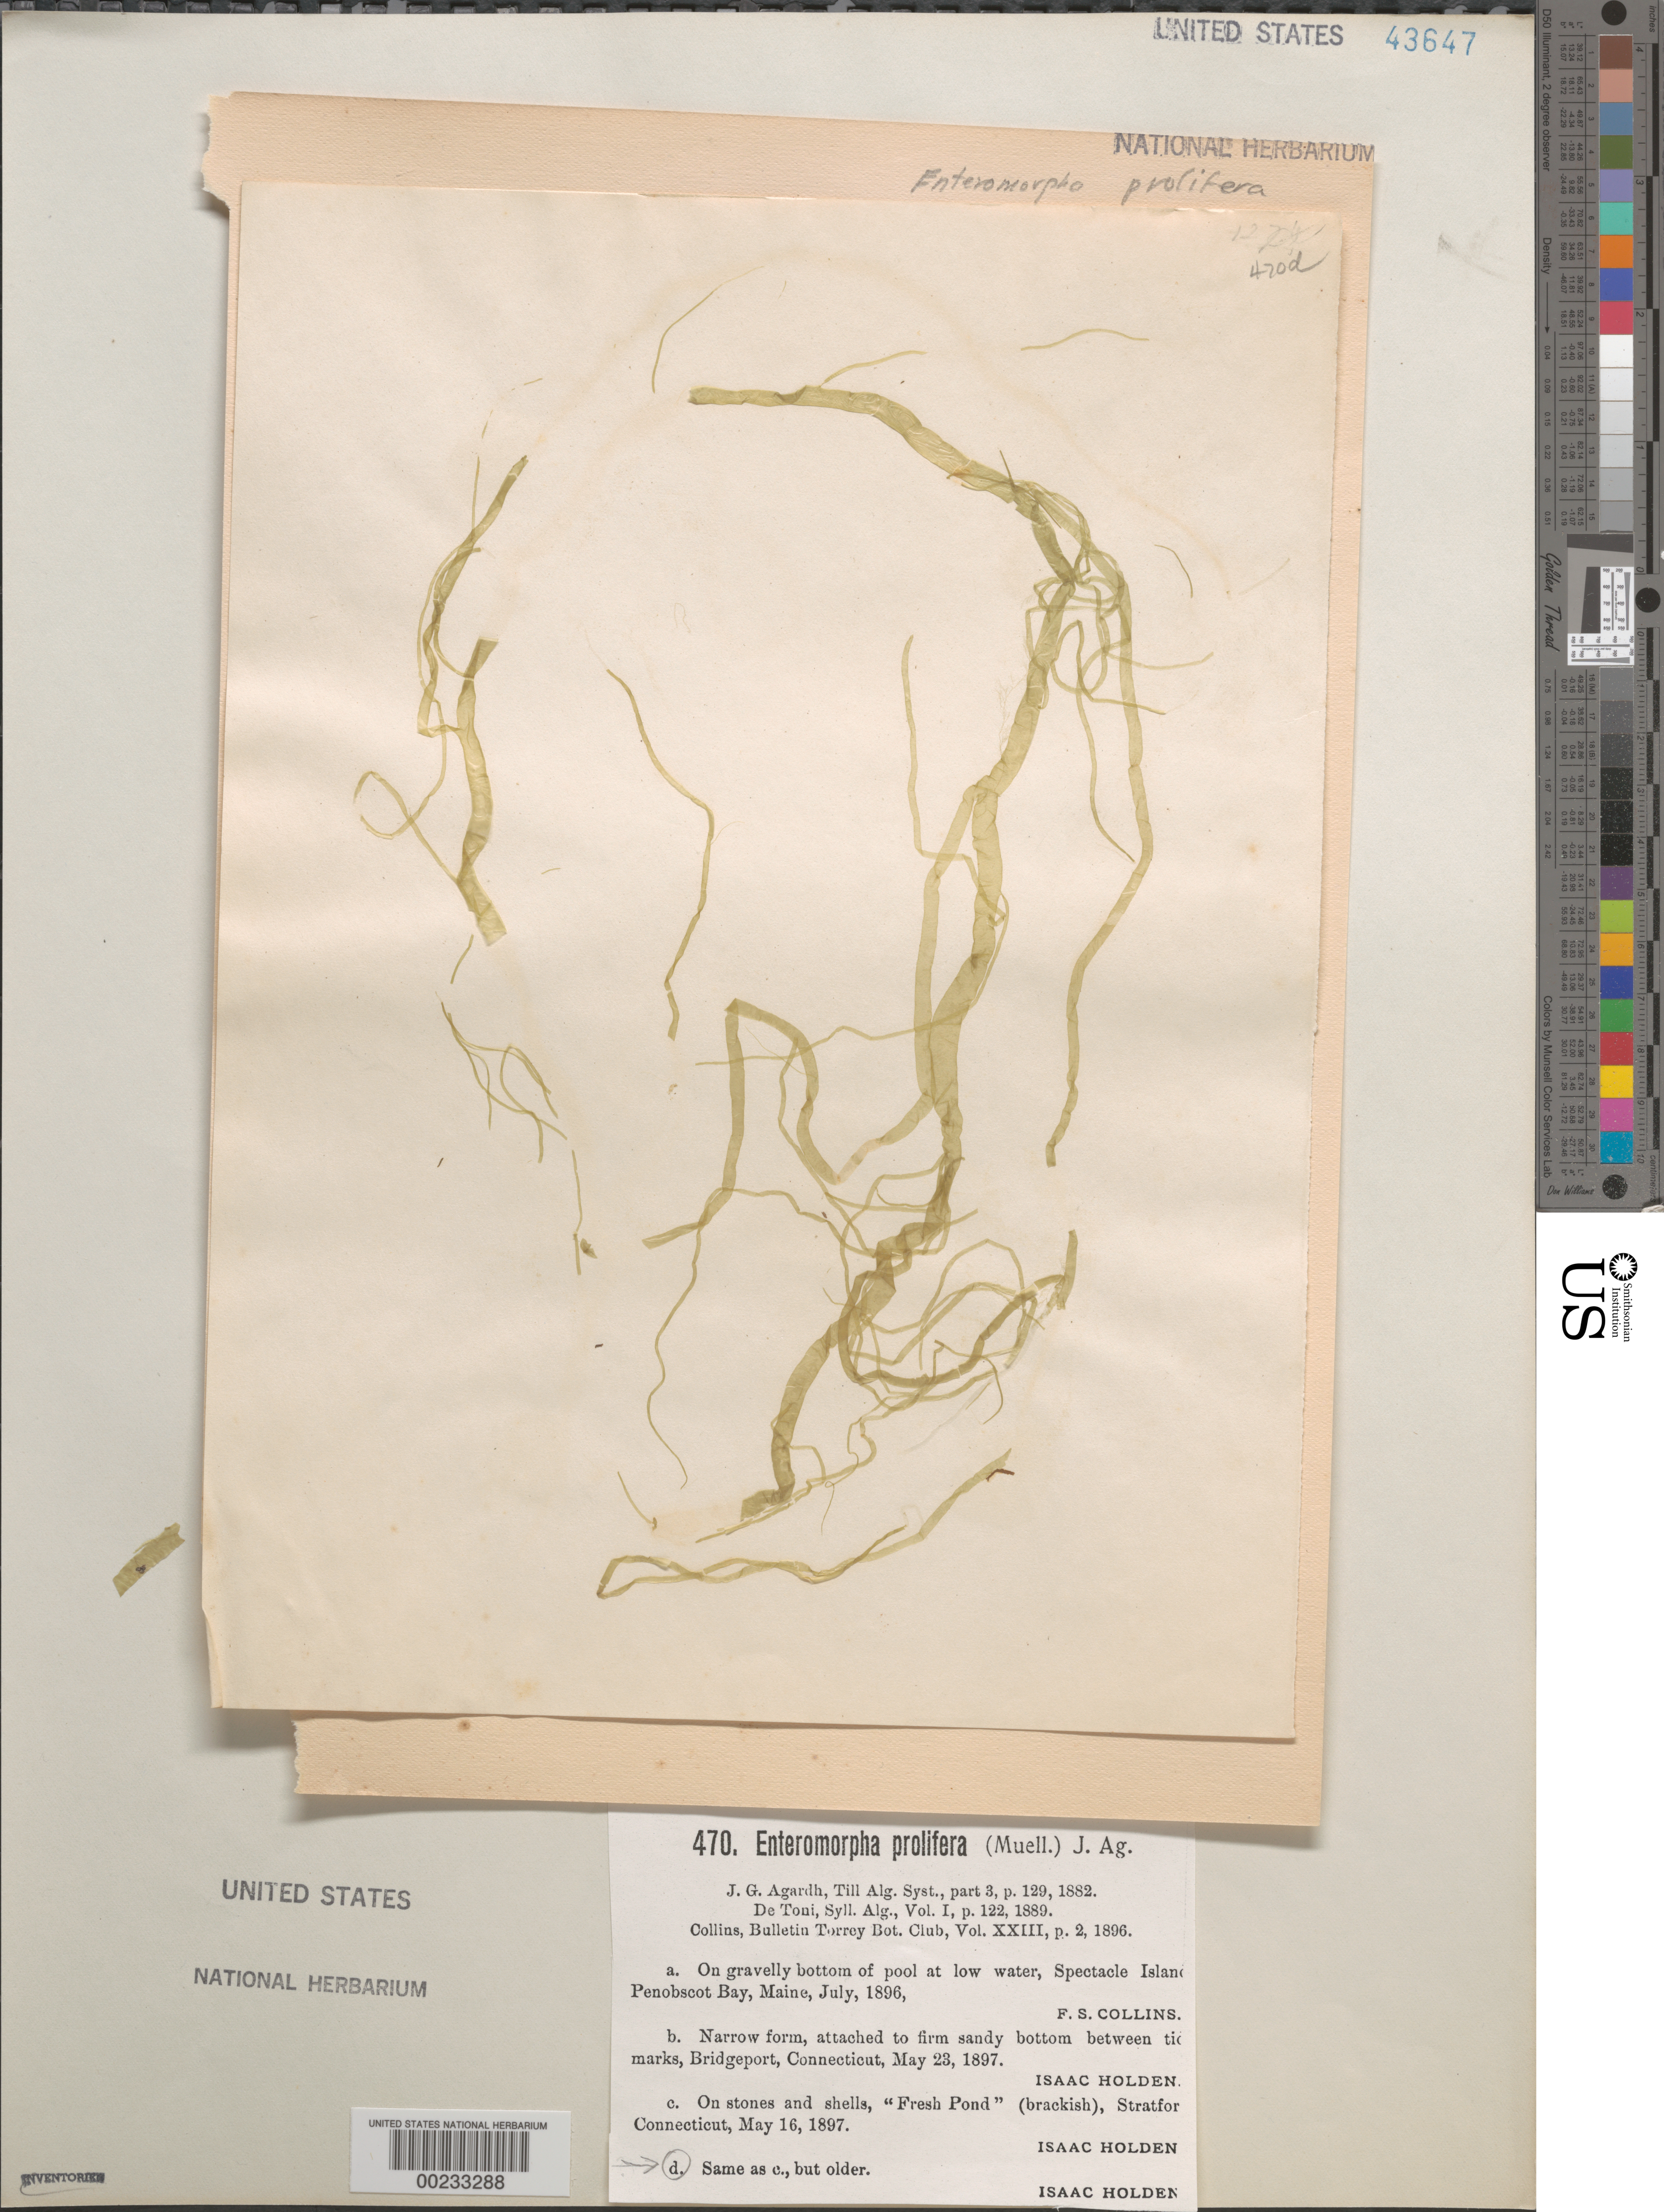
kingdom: Plantae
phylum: Chlorophyta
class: Ulvophyceae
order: Ulvales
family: Ulvaceae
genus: Ulva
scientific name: Ulva prolifera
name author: O.F. Müller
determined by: Algae name updating Project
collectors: I. Holden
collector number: PB-A 470d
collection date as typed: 16 May 1897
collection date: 1897-05-16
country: United States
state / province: Connecticut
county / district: Fairfield County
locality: Stratford, Fresh Pond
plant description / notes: Collins, Holden & Setchell, Phycotheca Boreali-Americana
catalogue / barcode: US 43647